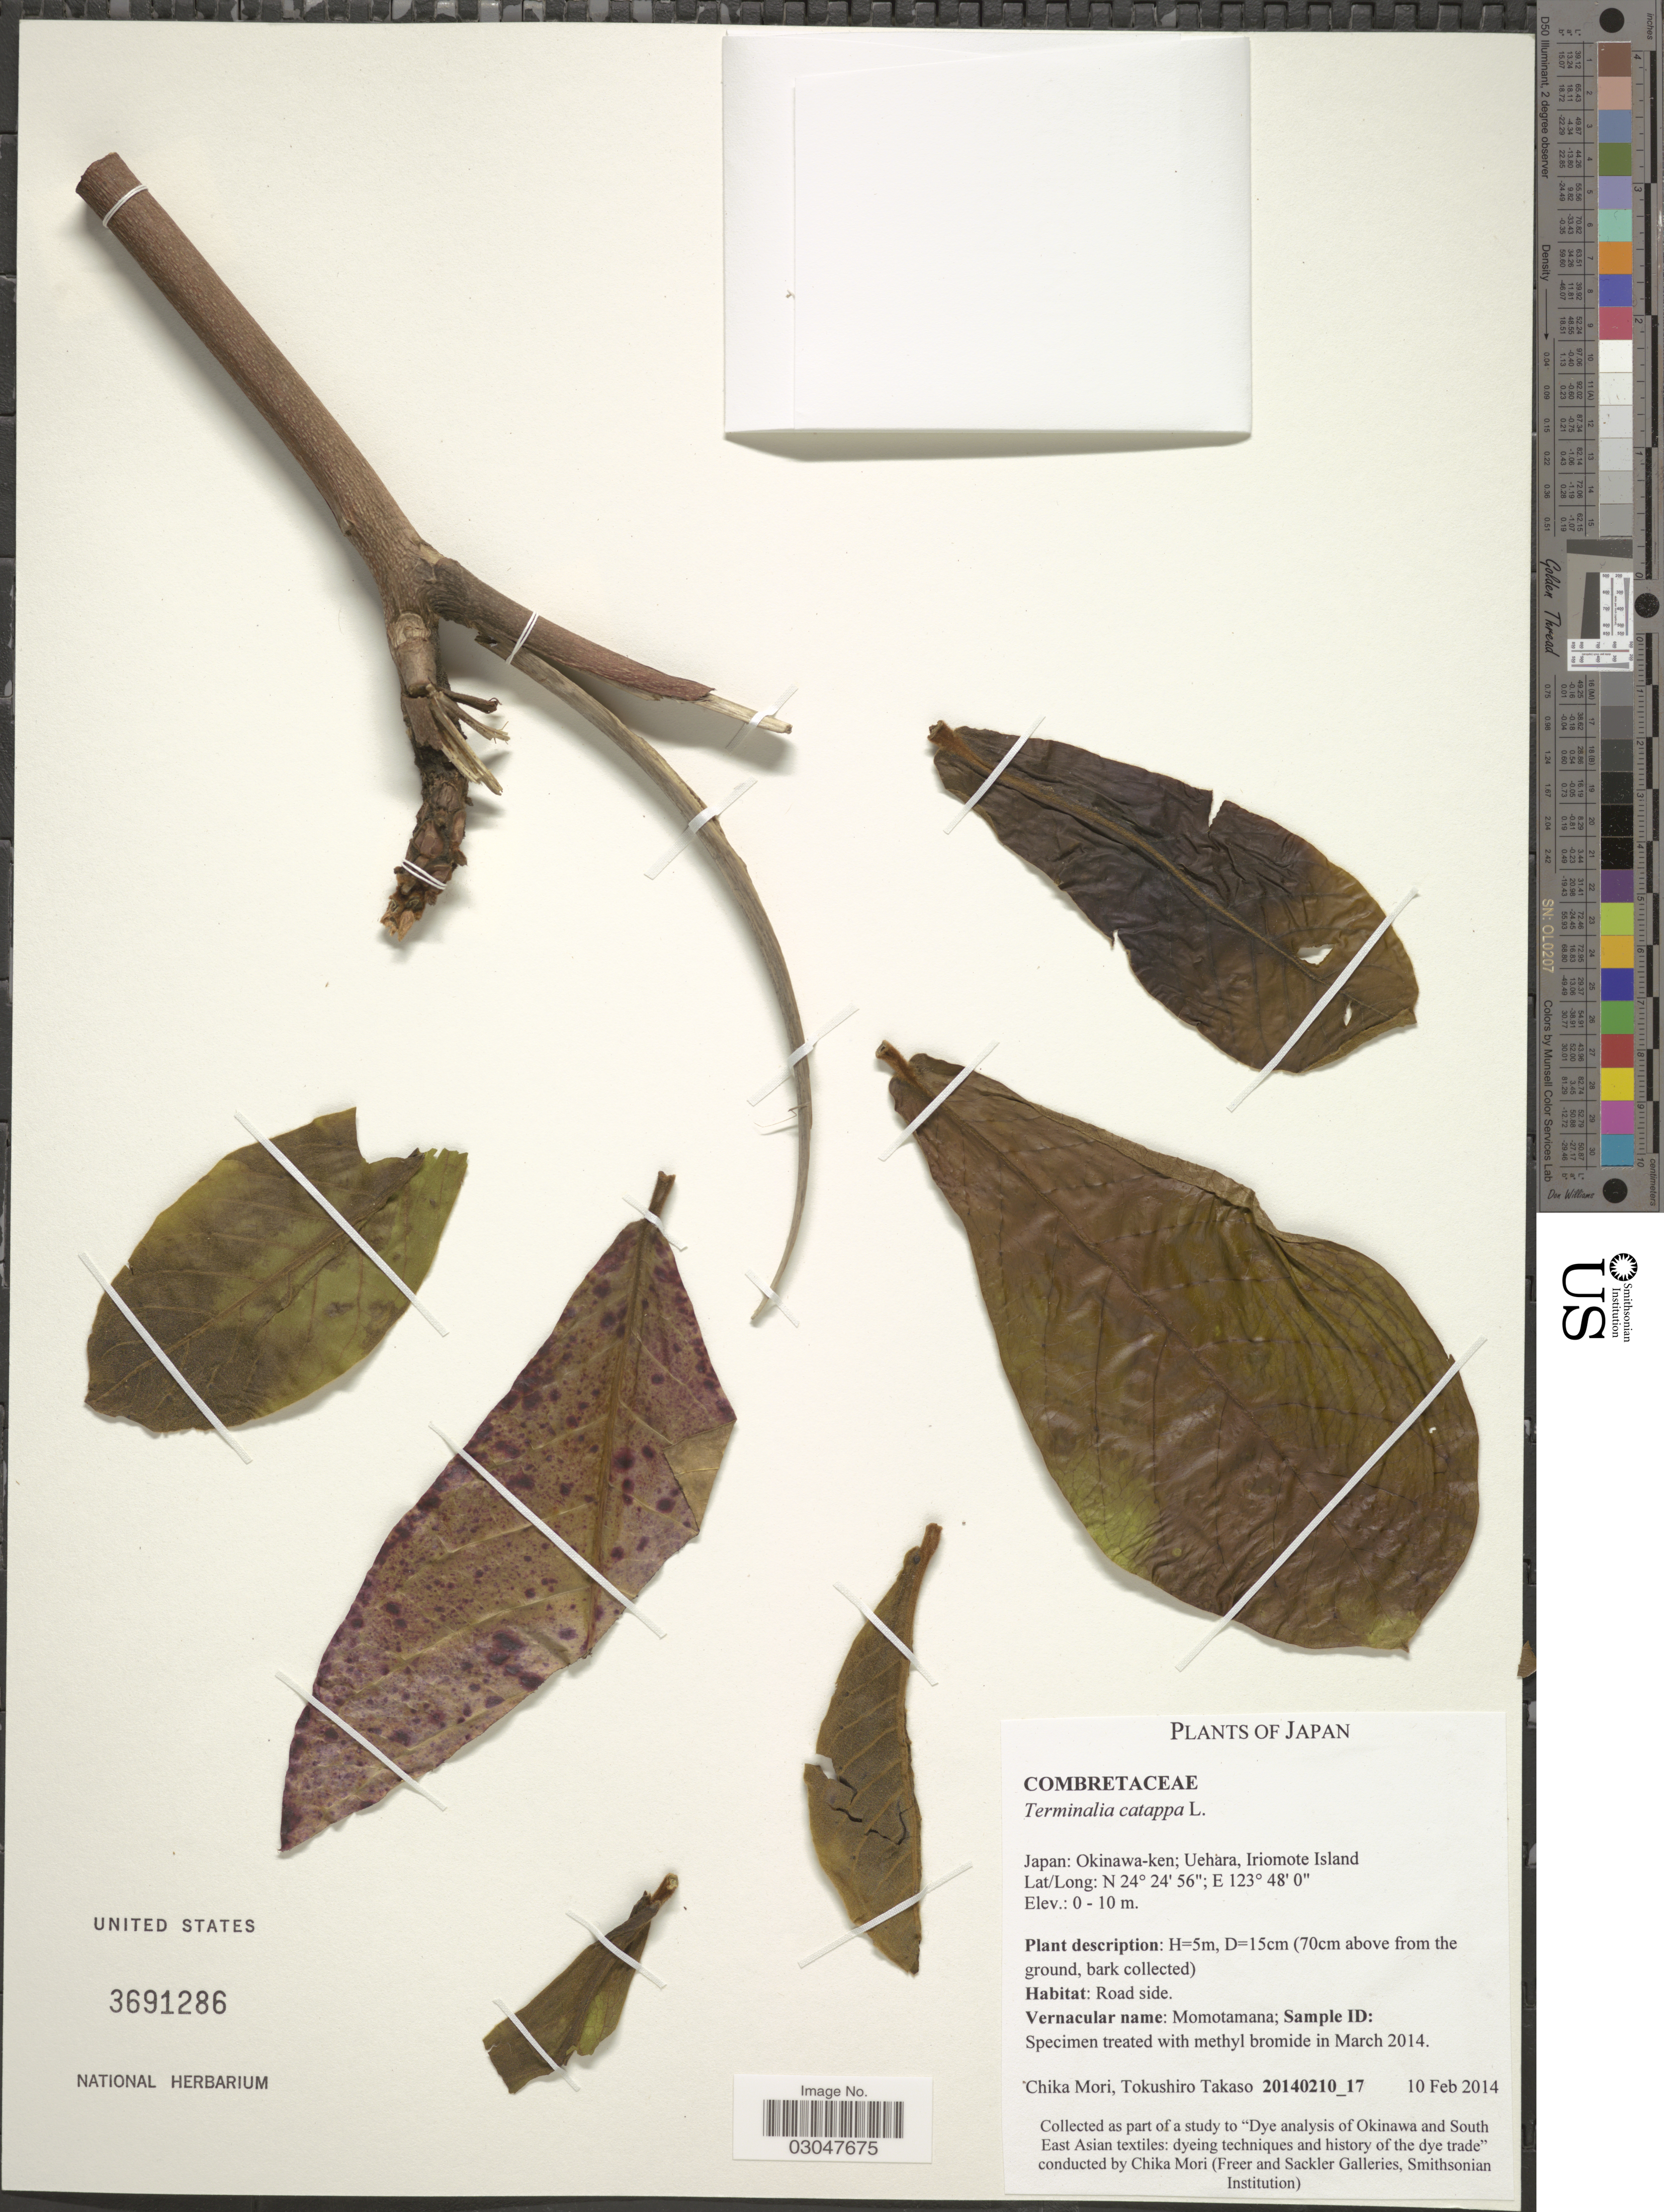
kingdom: Plantae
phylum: Tracheophyta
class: Magnoliopsida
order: Myrtales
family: Combretaceae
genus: Terminalia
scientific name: Terminalia catappa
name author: L.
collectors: C. Mori & T. Takaso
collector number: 20140210_17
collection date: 2014-02-10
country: Japan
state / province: Okinawa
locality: Okinawa-ken; Uehara, Iriomote Island.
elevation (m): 0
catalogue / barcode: US 3691286